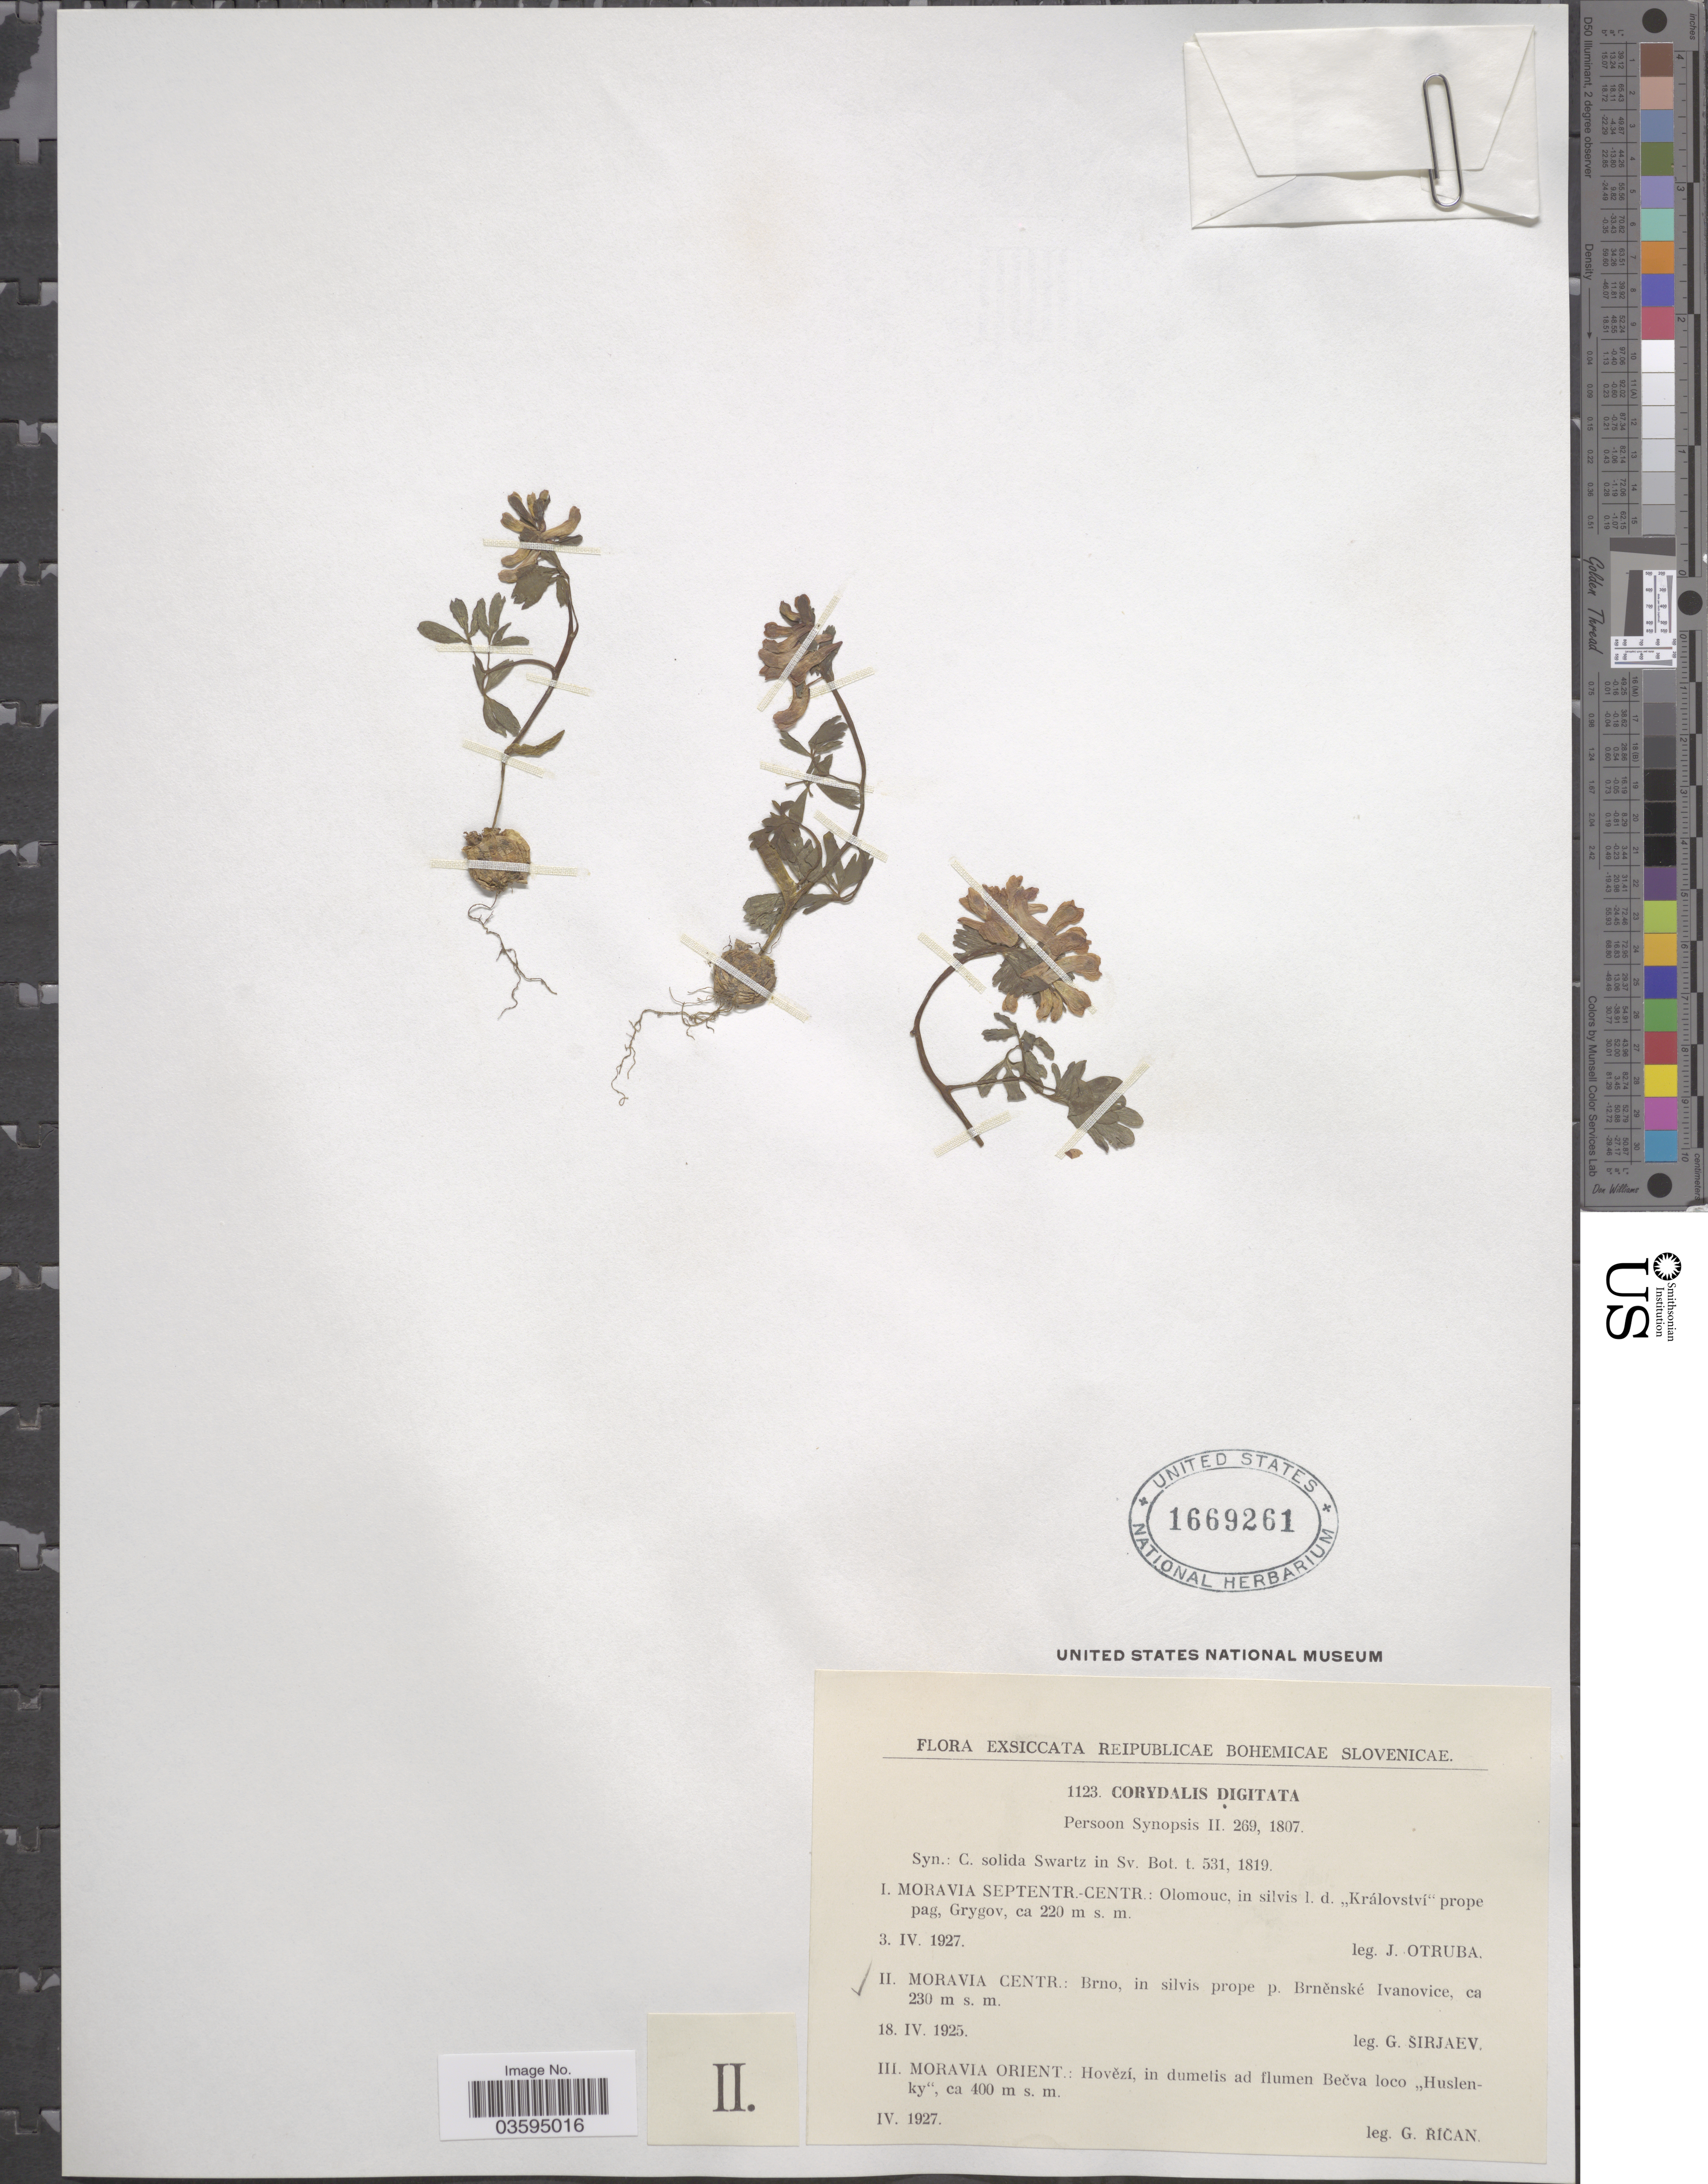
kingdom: Plantae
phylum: Tracheophyta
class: Magnoliopsida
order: Ranunculales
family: Papaveraceae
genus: Corydalis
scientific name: Corydalis digitata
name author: Pers.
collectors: G. Sirjaev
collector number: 1123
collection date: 1925-04-18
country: Czechia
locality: Reipublicae Bohemicae Slovenicae. Moravia Centr.: Brno, in silvis prope p. Brnĕnské Ivanovice.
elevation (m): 230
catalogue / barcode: US 1669261